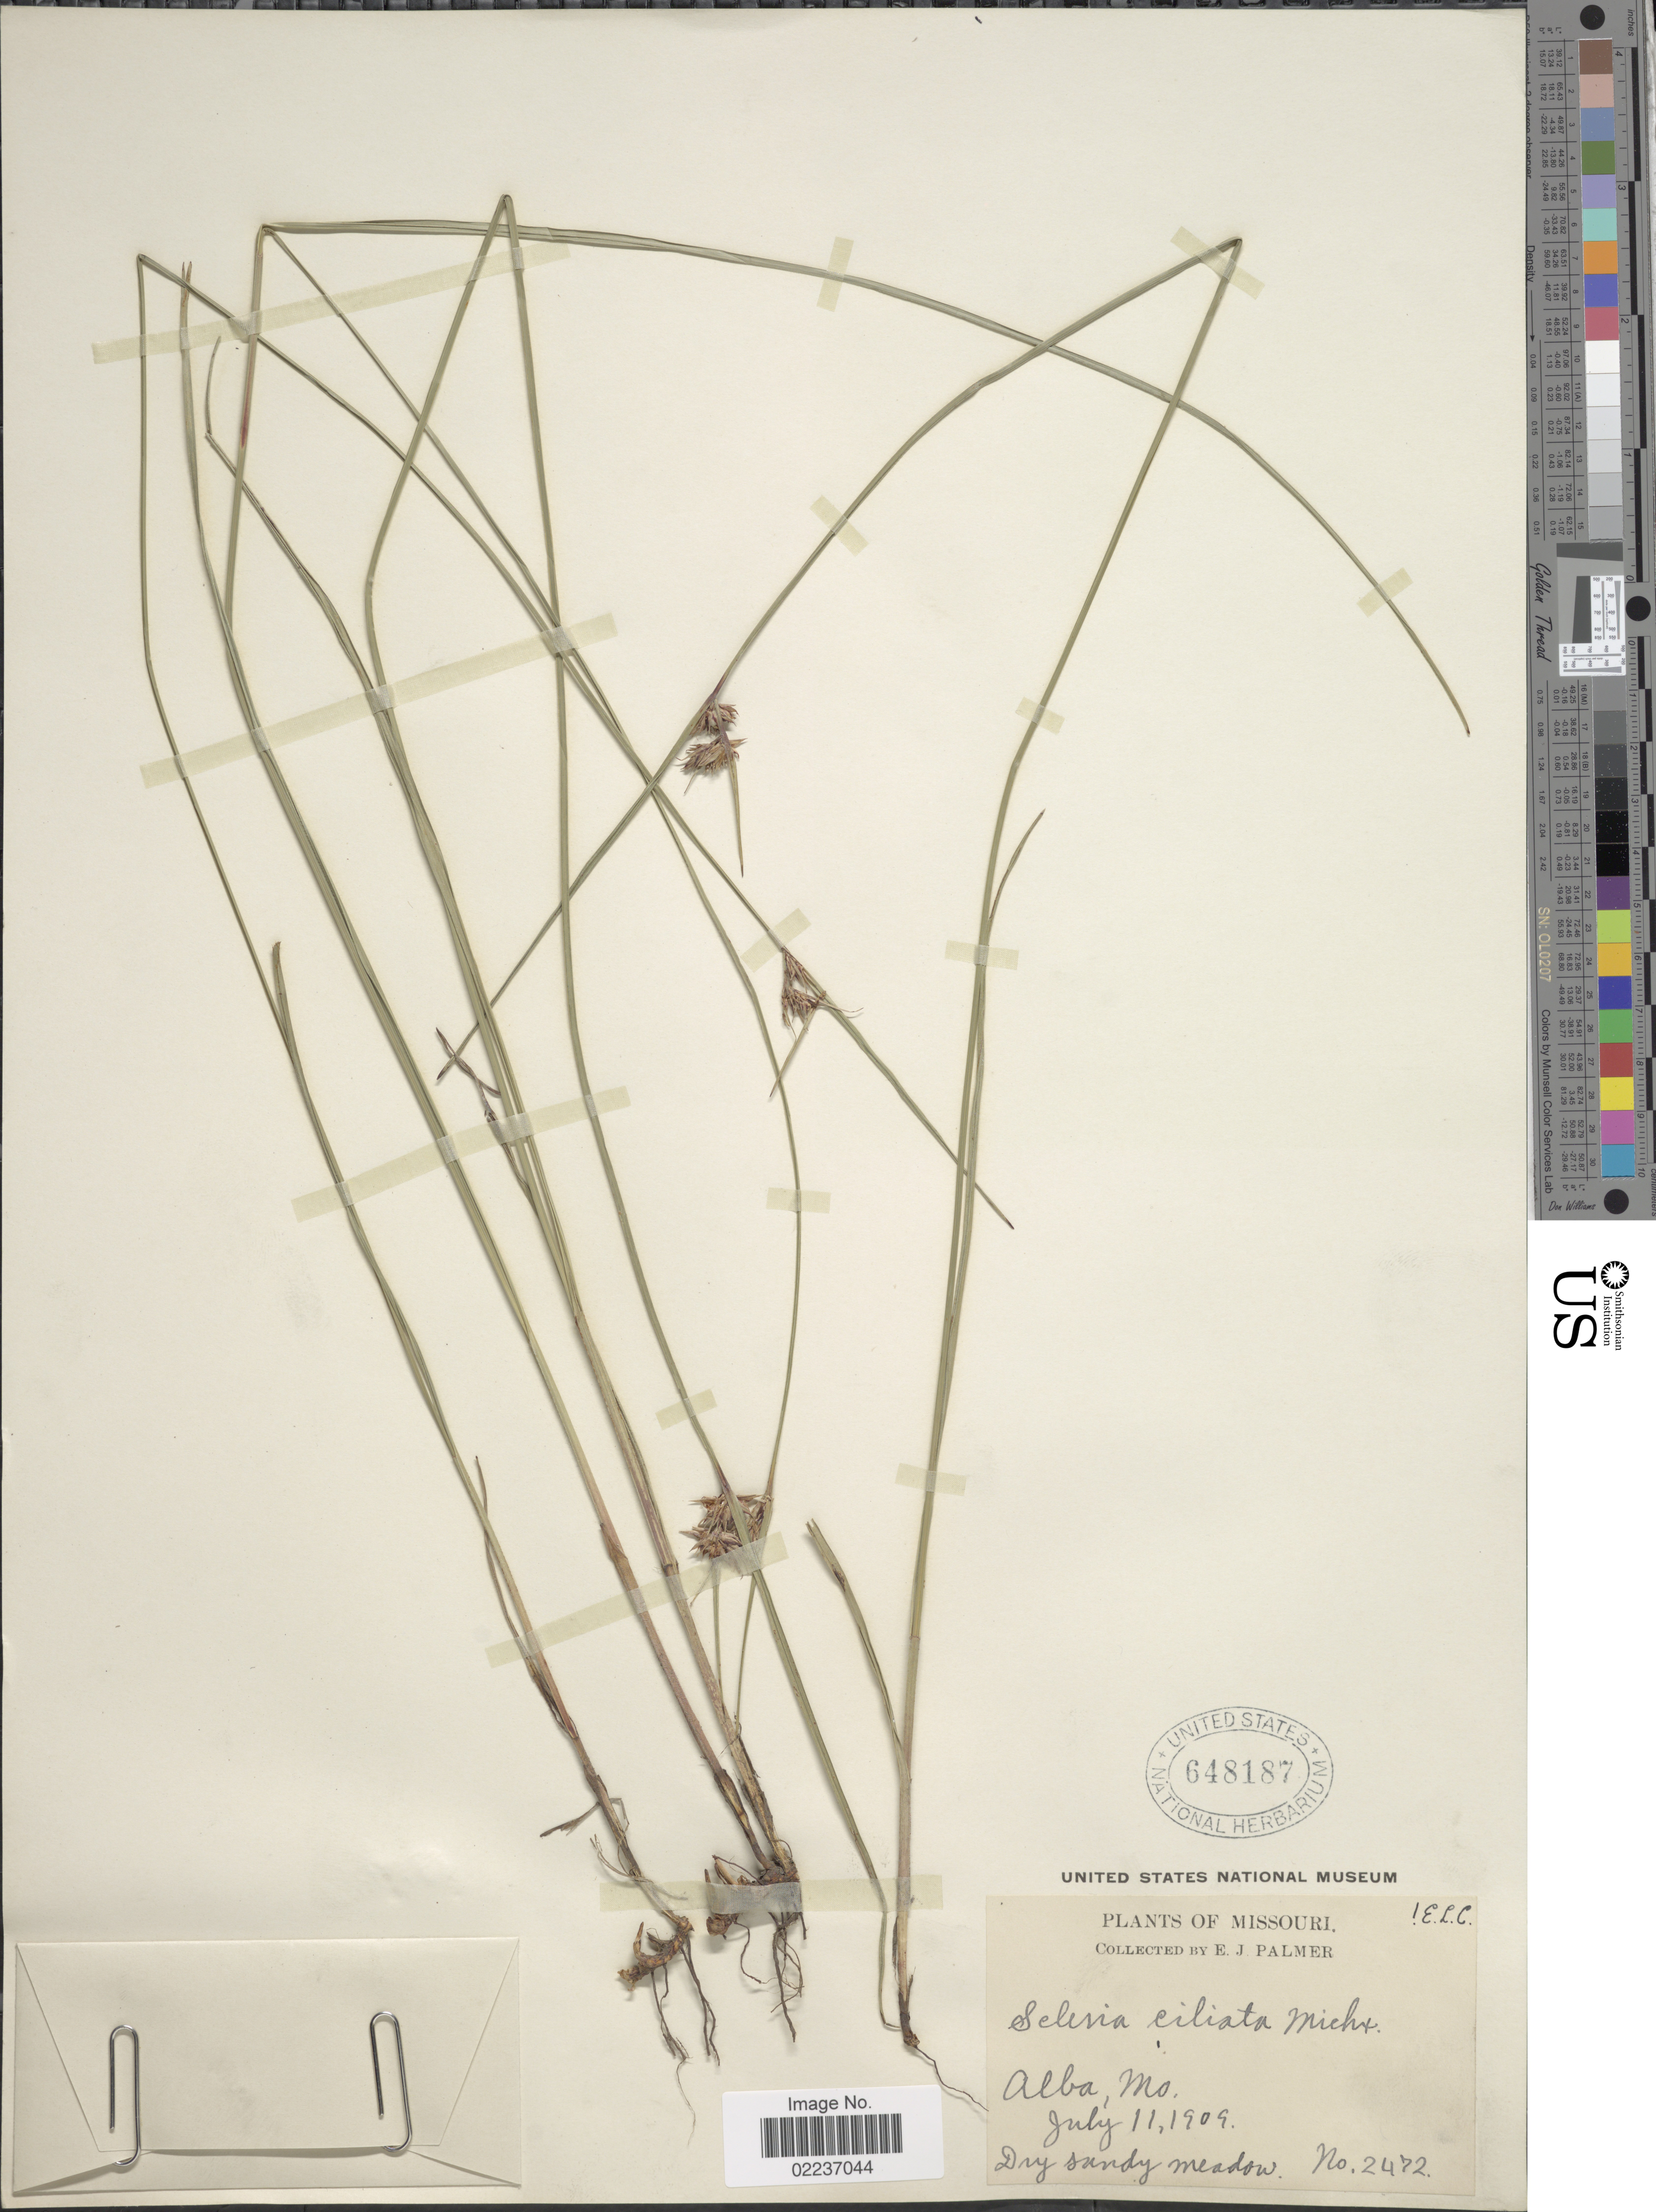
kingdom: Plantae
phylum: Tracheophyta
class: Liliopsida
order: Poales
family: Cyperaceae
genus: Scleria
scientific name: Scleria ciliata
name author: Michx.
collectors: E. J. Palmer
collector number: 2472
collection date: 1909-07-11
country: United States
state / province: Missouri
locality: Alba, dry sandy meadow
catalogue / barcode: US 648187